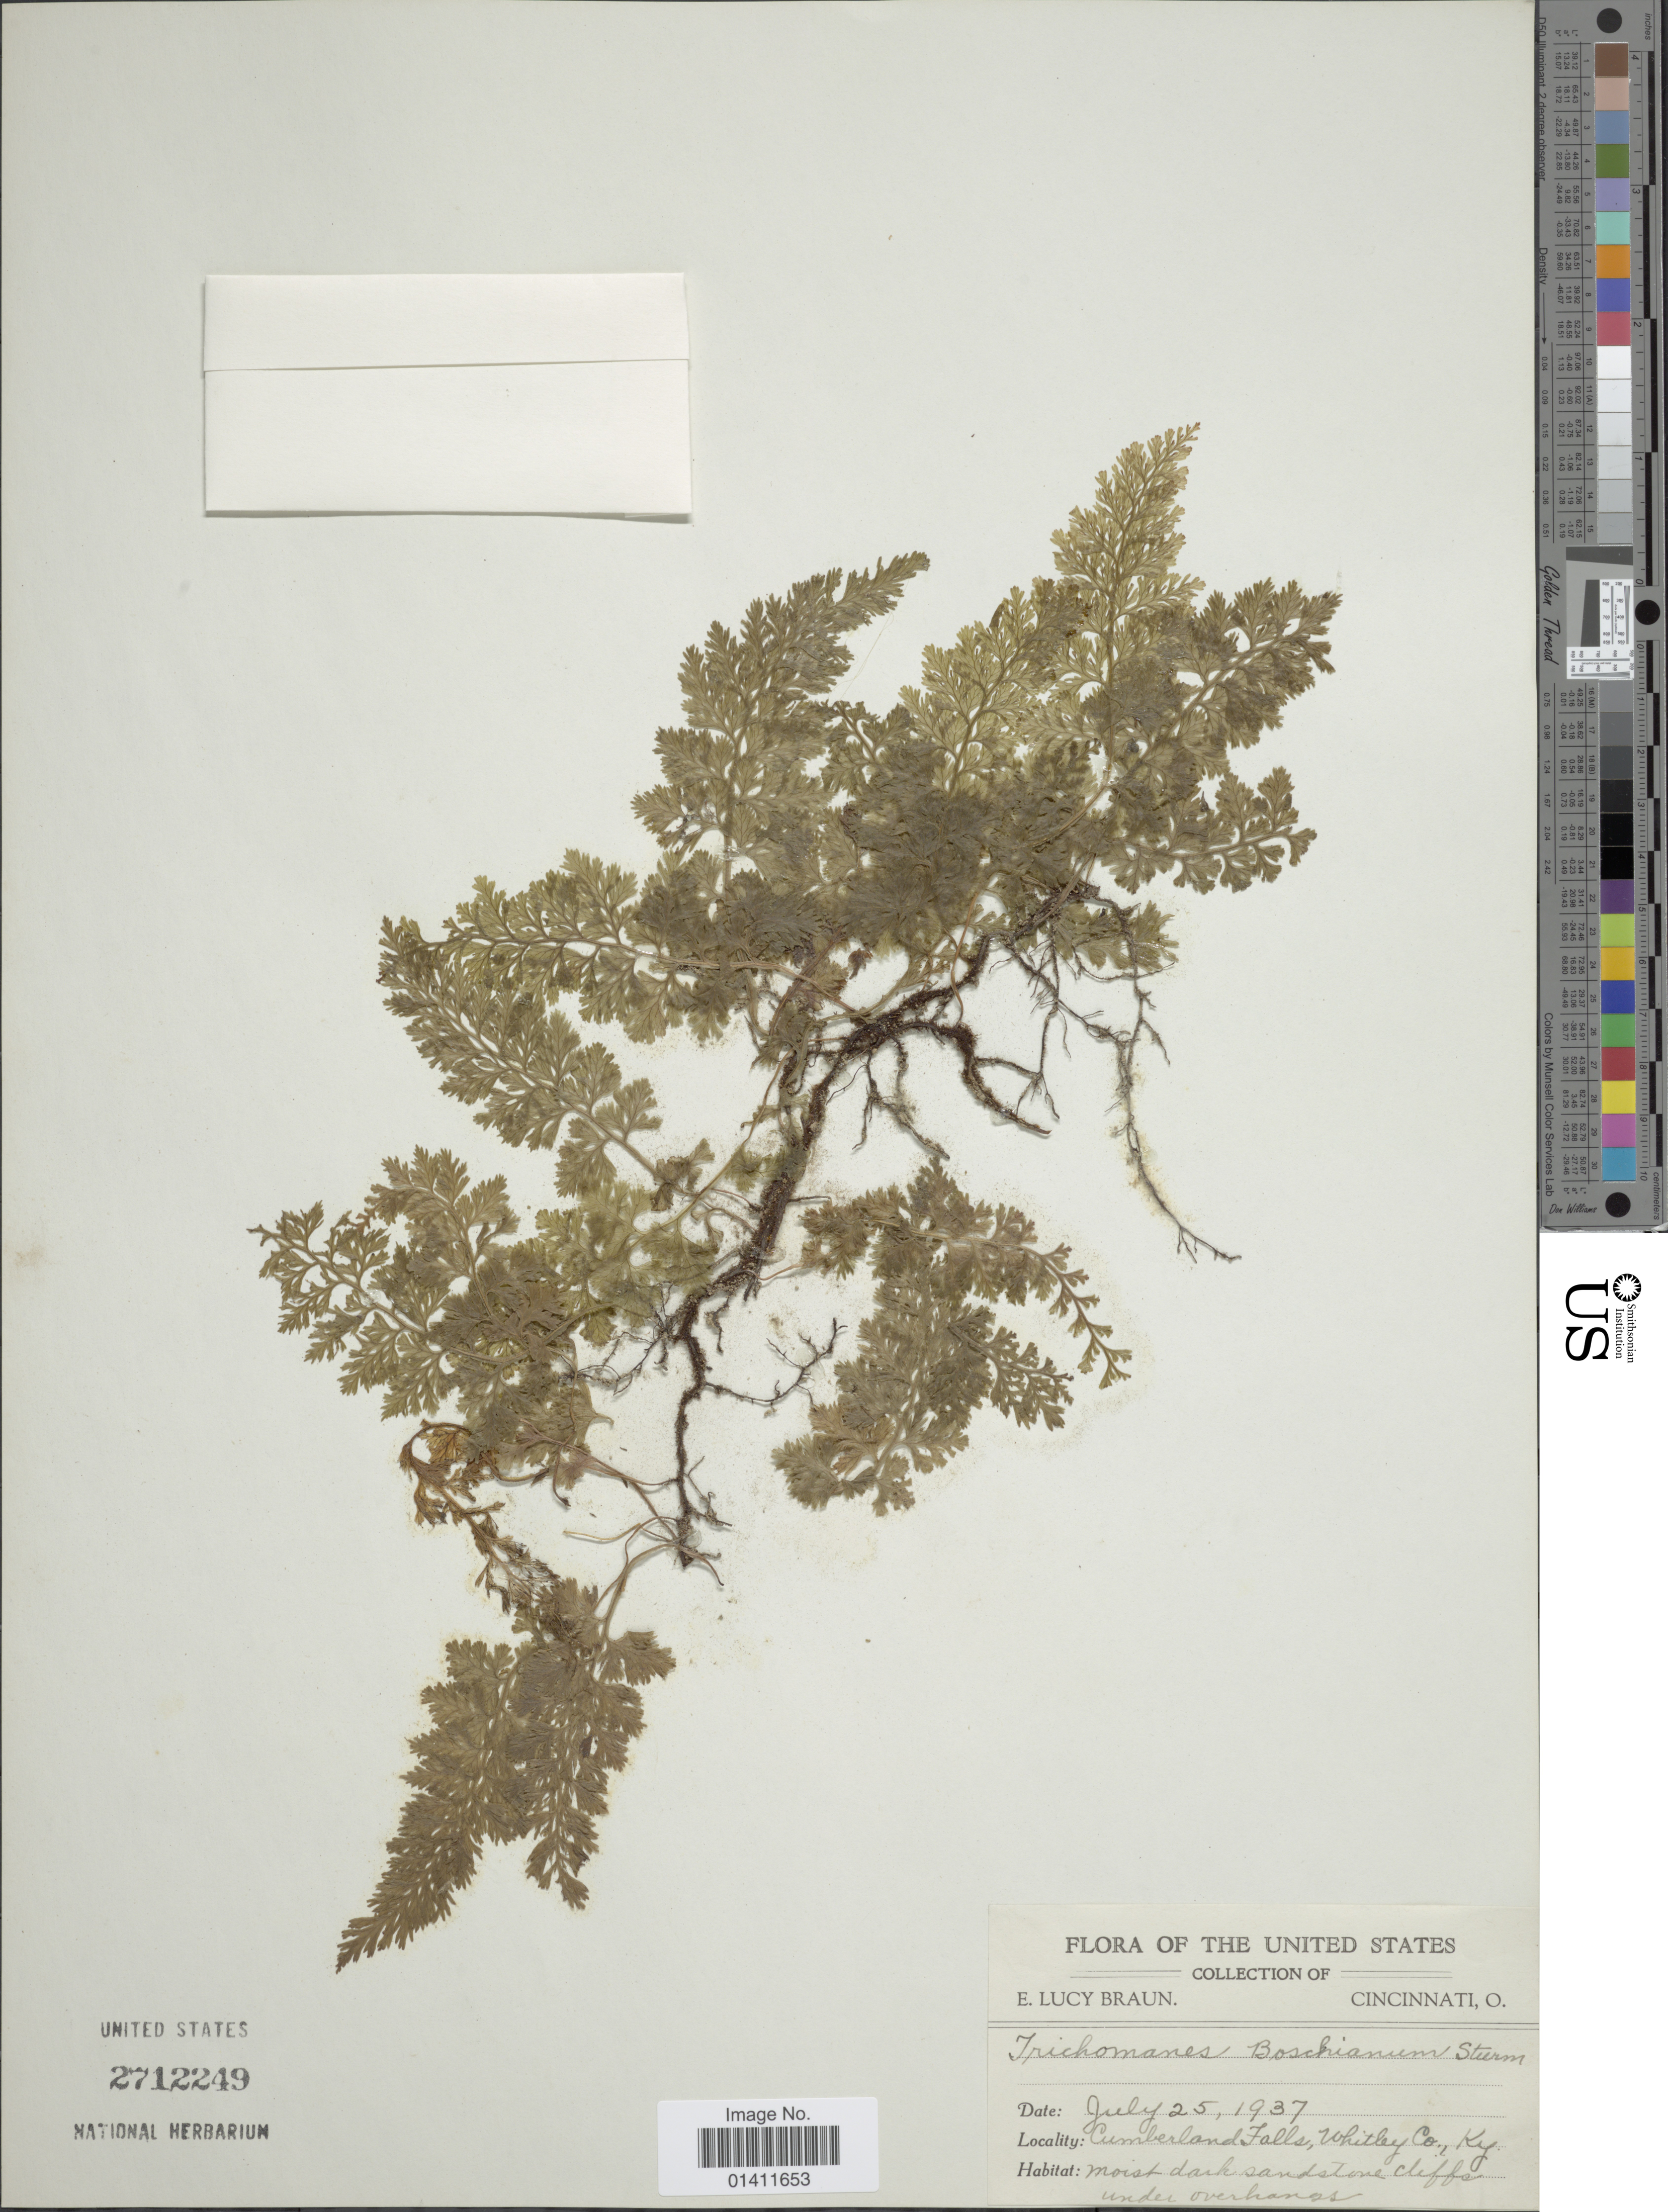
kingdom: Plantae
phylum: Tracheophyta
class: Polypodiopsida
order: Hymenophyllales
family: Hymenophyllaceae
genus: Vandenboschia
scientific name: Vandenboschia boschiana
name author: (J.W. Sturm ex Bosch) Ebihara & K. Iwats.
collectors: E. L. Braun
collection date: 1937-07-25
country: United States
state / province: Kentucky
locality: Cincinnati, O. Cumberland Falls, Whitley Co.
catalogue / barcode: US 2712249